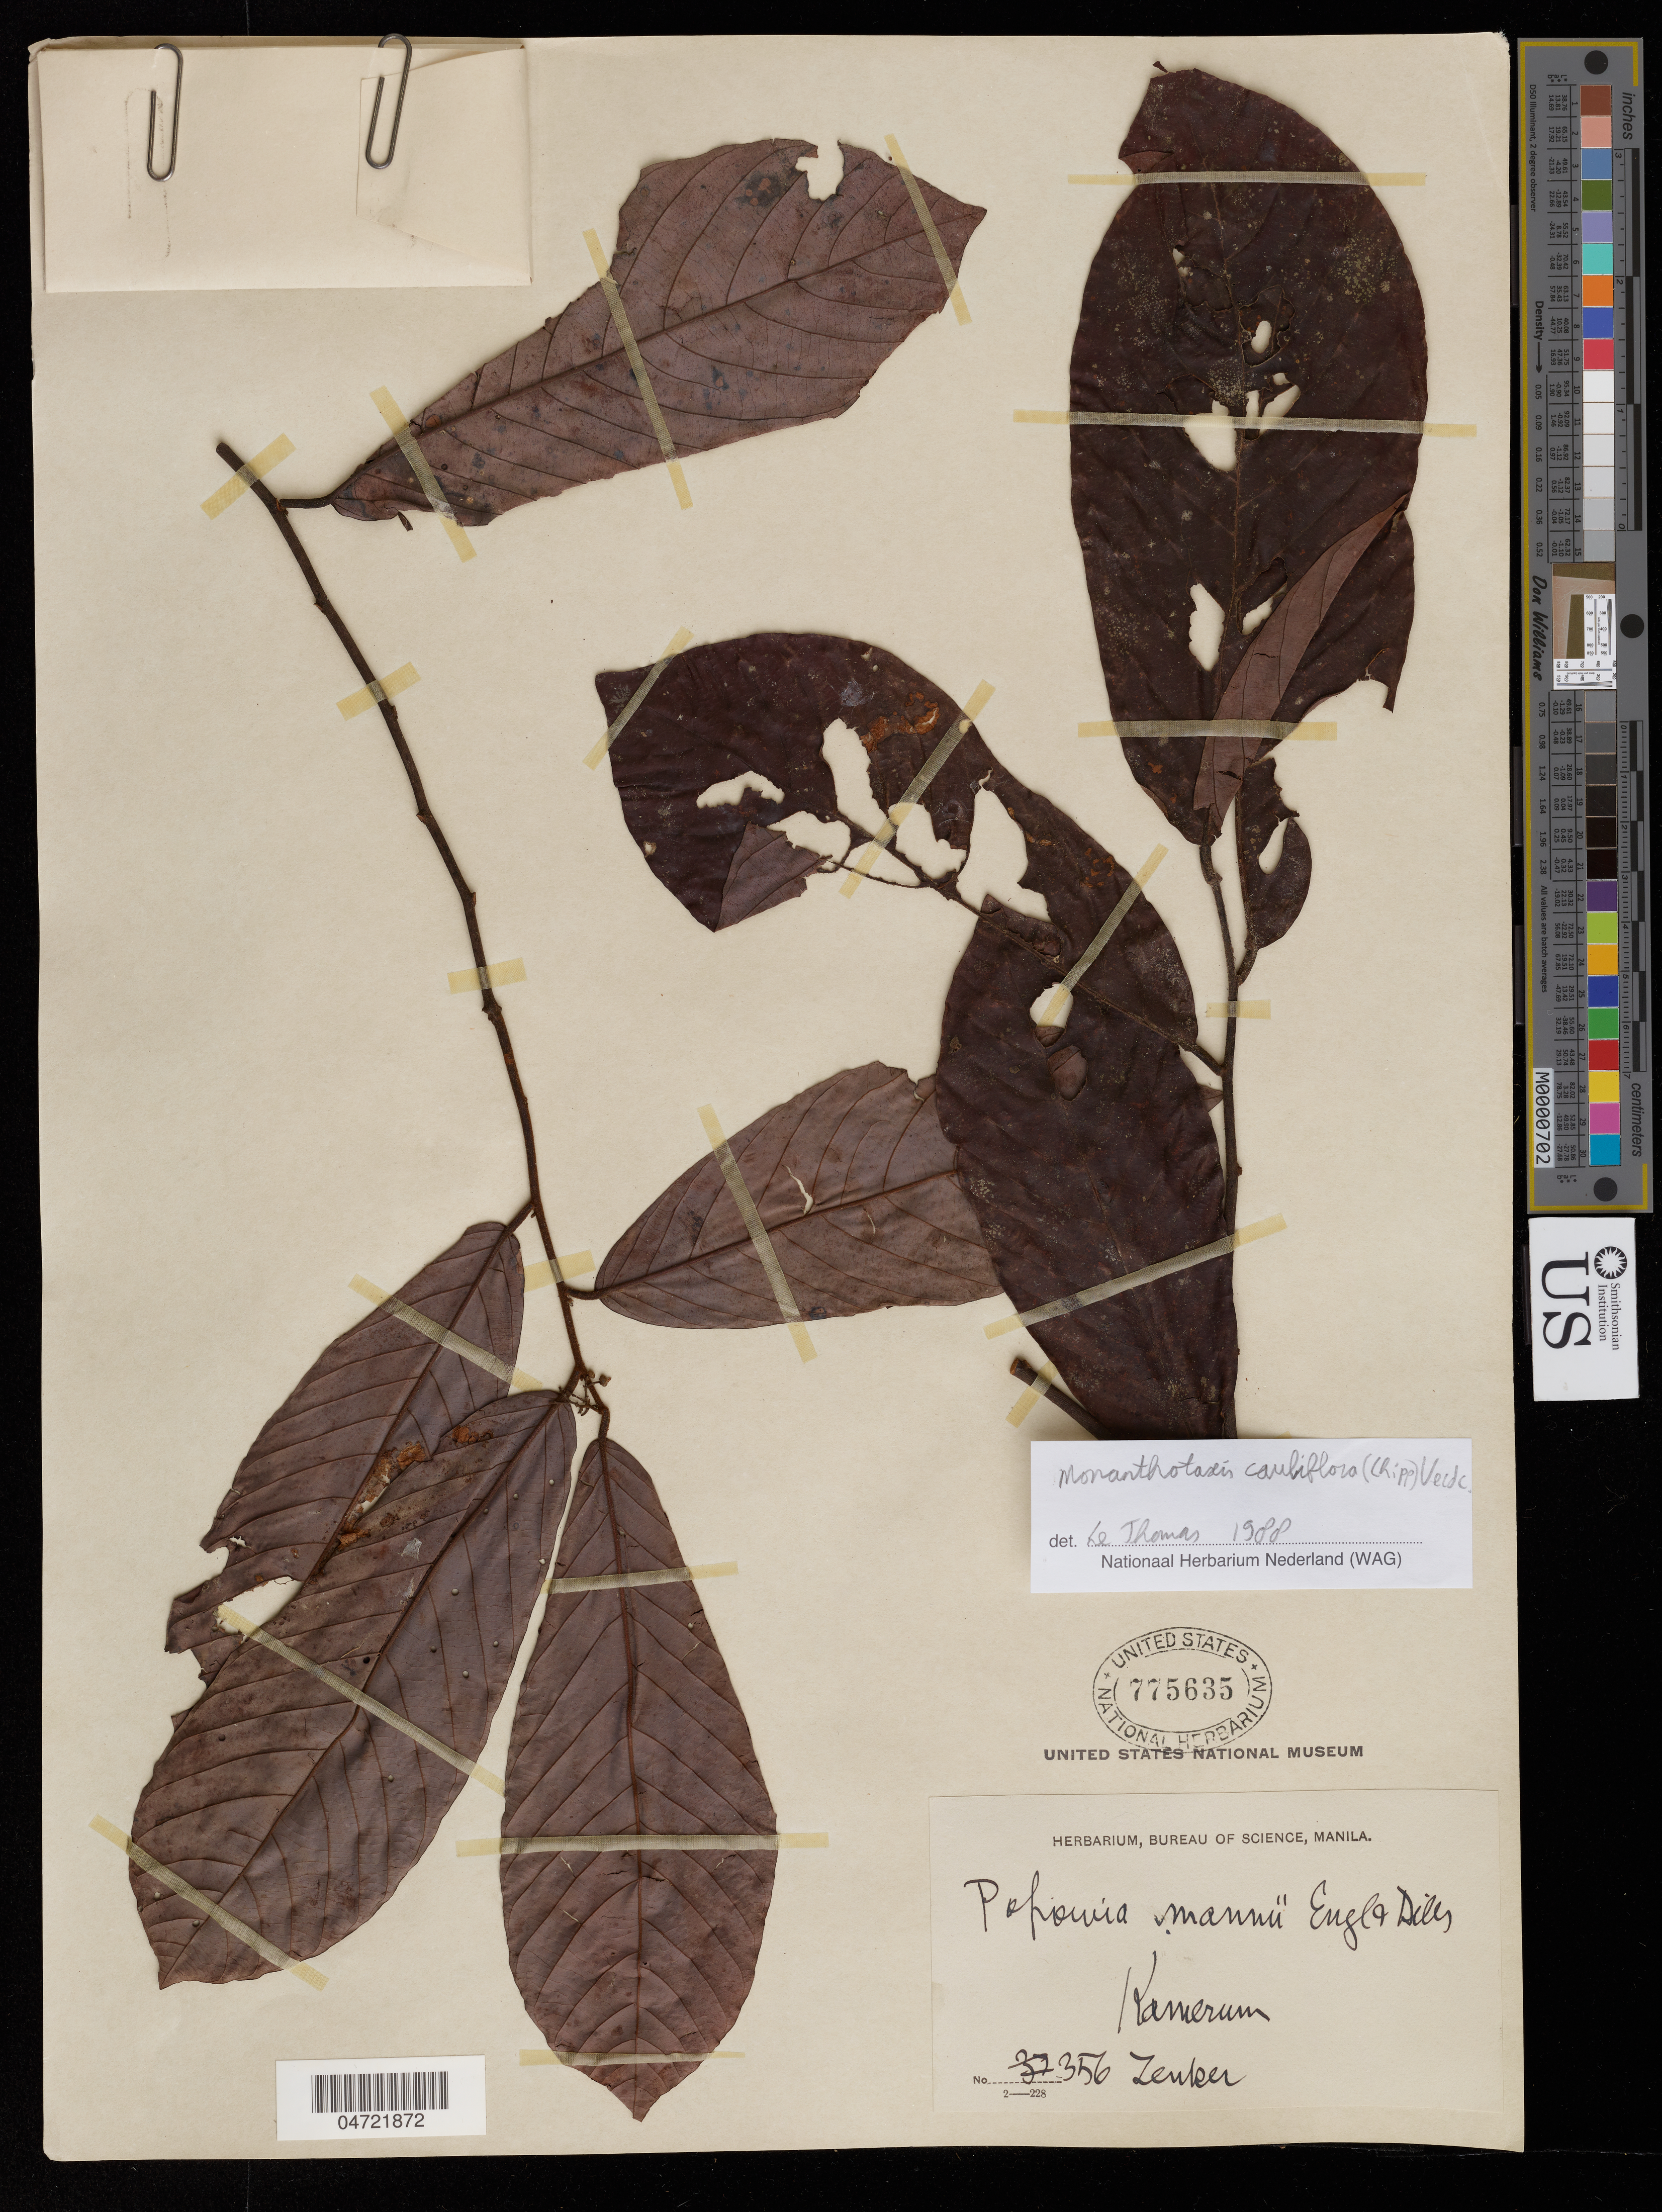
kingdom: Plantae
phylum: Tracheophyta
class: Magnoliopsida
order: Magnoliales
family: Annonaceae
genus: Monanthotaxis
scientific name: Monanthotaxis cauliflora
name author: (Chipp) Verdc.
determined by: Thomas, D.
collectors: G. A. Zenker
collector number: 356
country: Cameroon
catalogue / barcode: US 775635